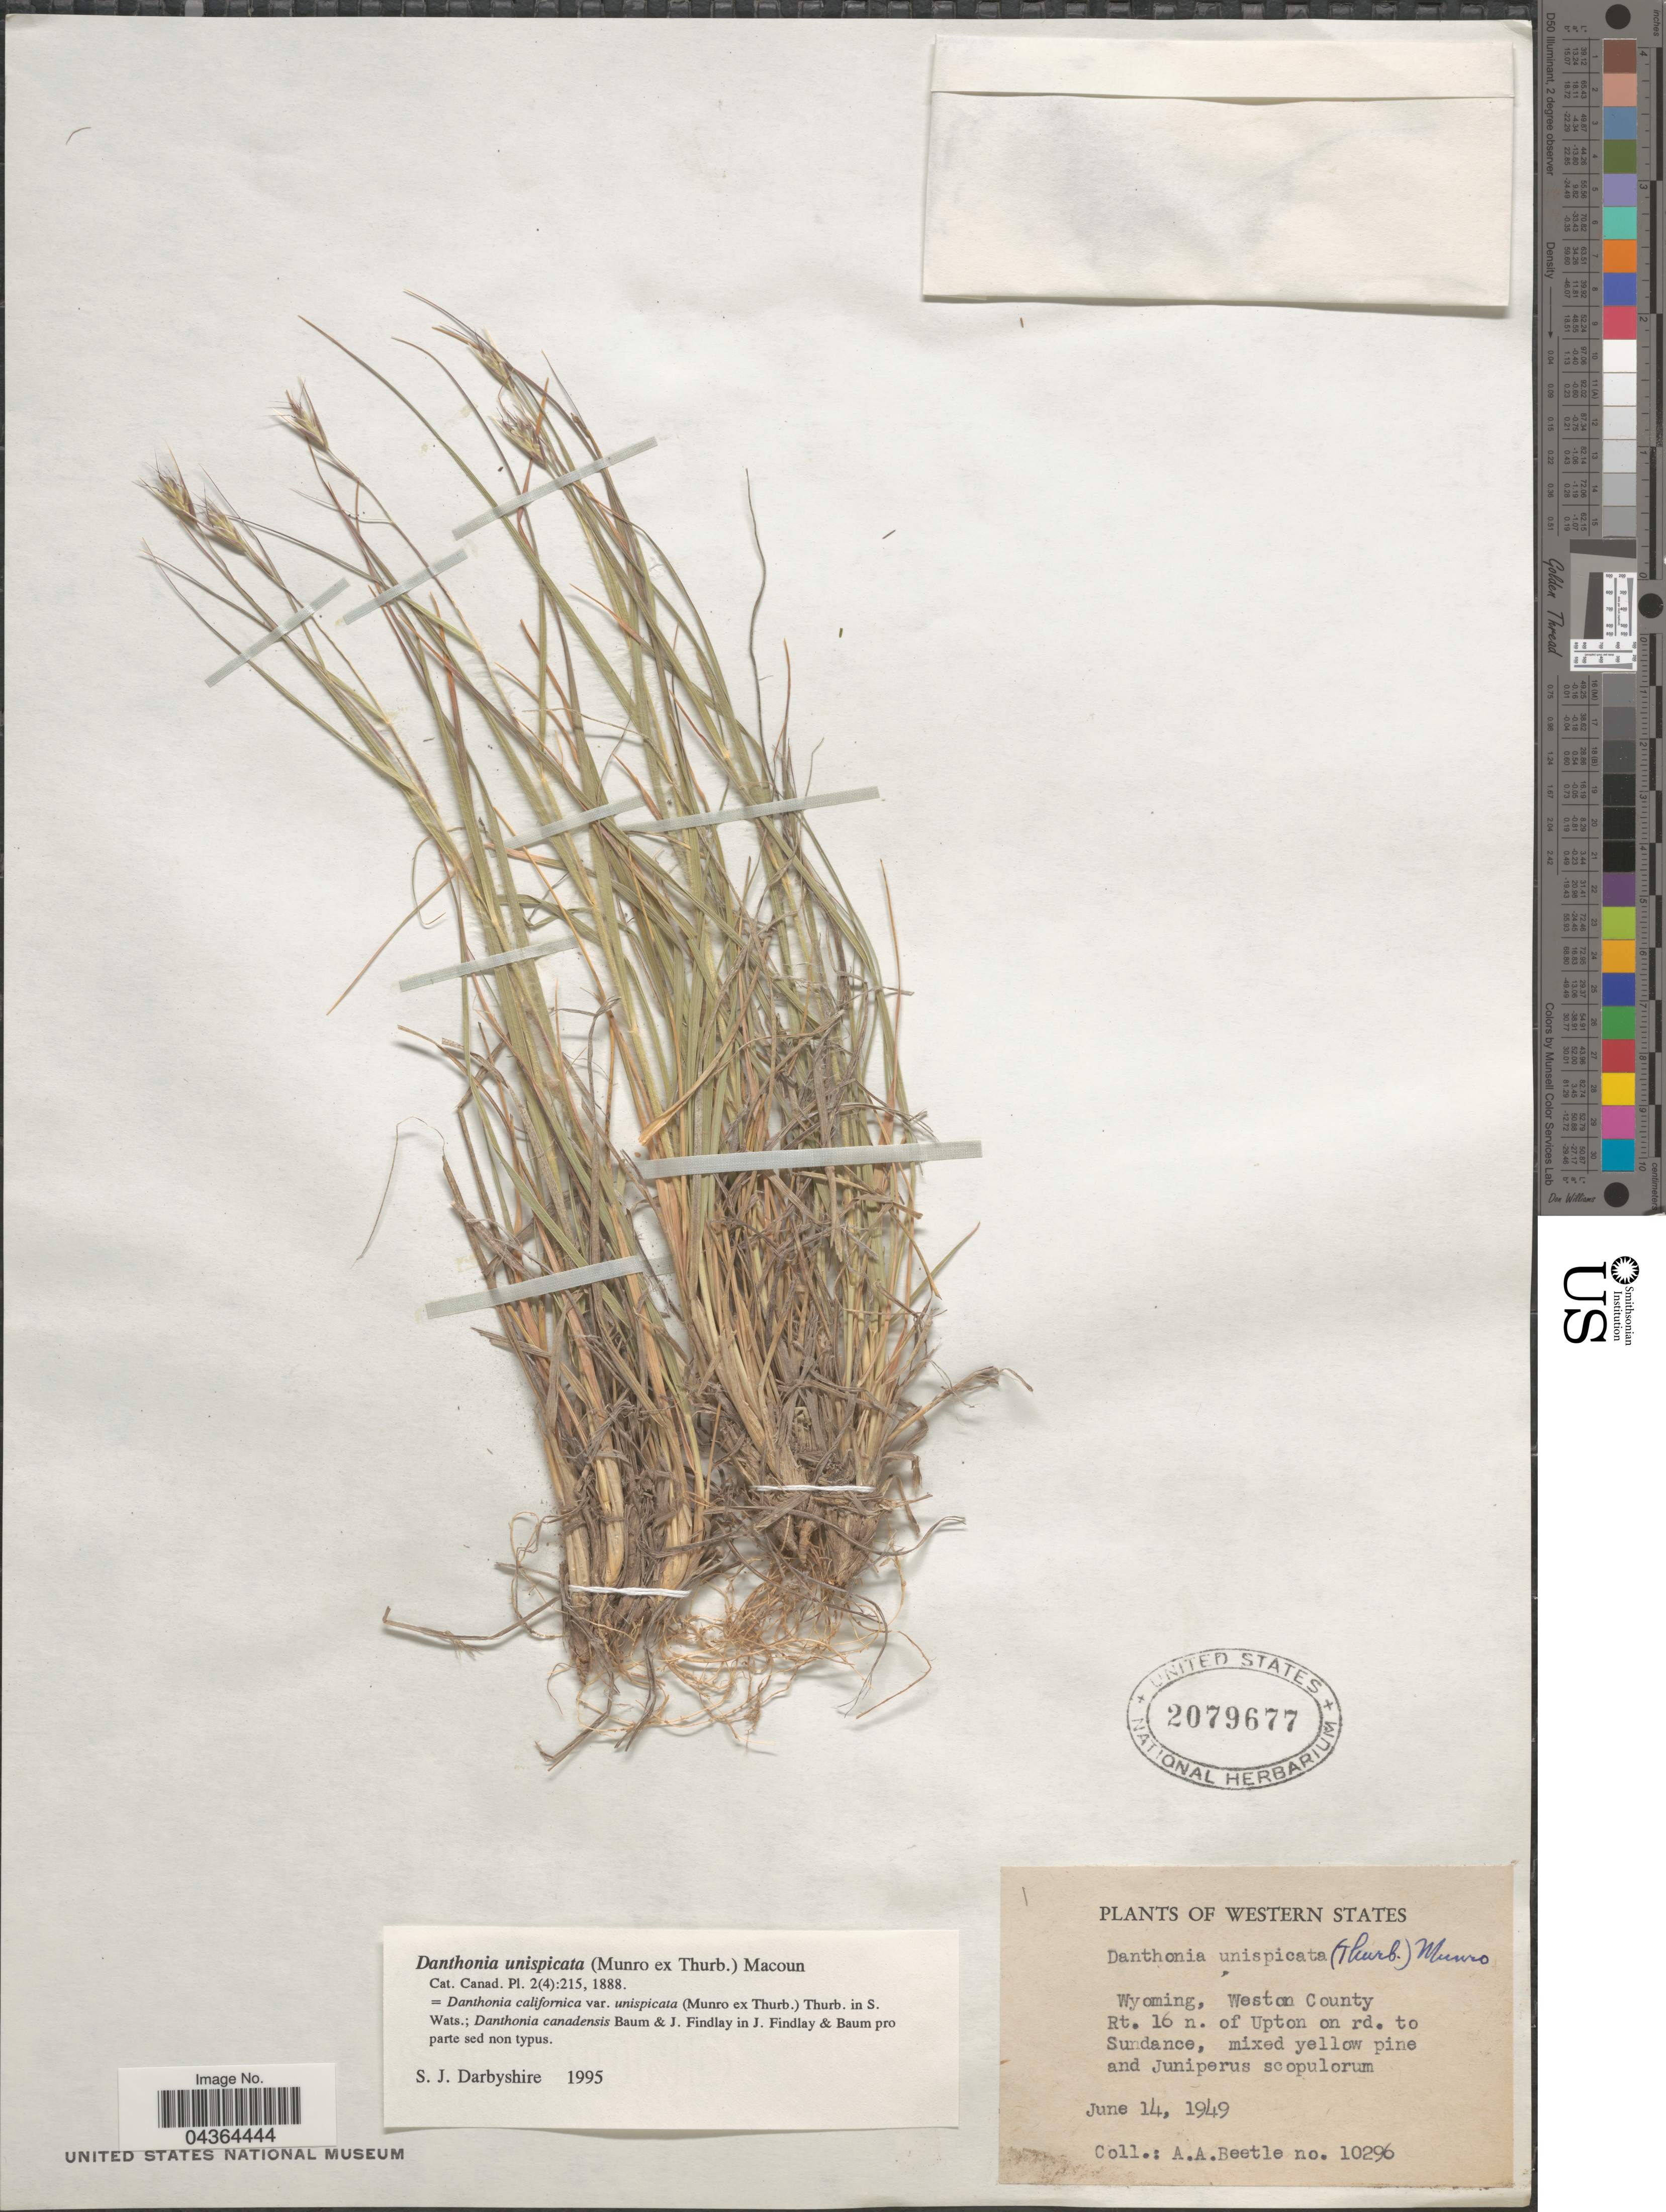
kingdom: Plantae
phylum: Tracheophyta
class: Liliopsida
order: Poales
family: Poaceae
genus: Danthonia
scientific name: Danthonia unispicata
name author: (Thurb.) Munro ex Macoun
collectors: A. A. Beetle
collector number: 10296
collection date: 1949-06-14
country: United States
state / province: Wyoming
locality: Western States. Weston County Rt. 16 n. of Upton on rd. to Sundance, mixed yellow pine and Juniperus scopulorum.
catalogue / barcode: US 2079677